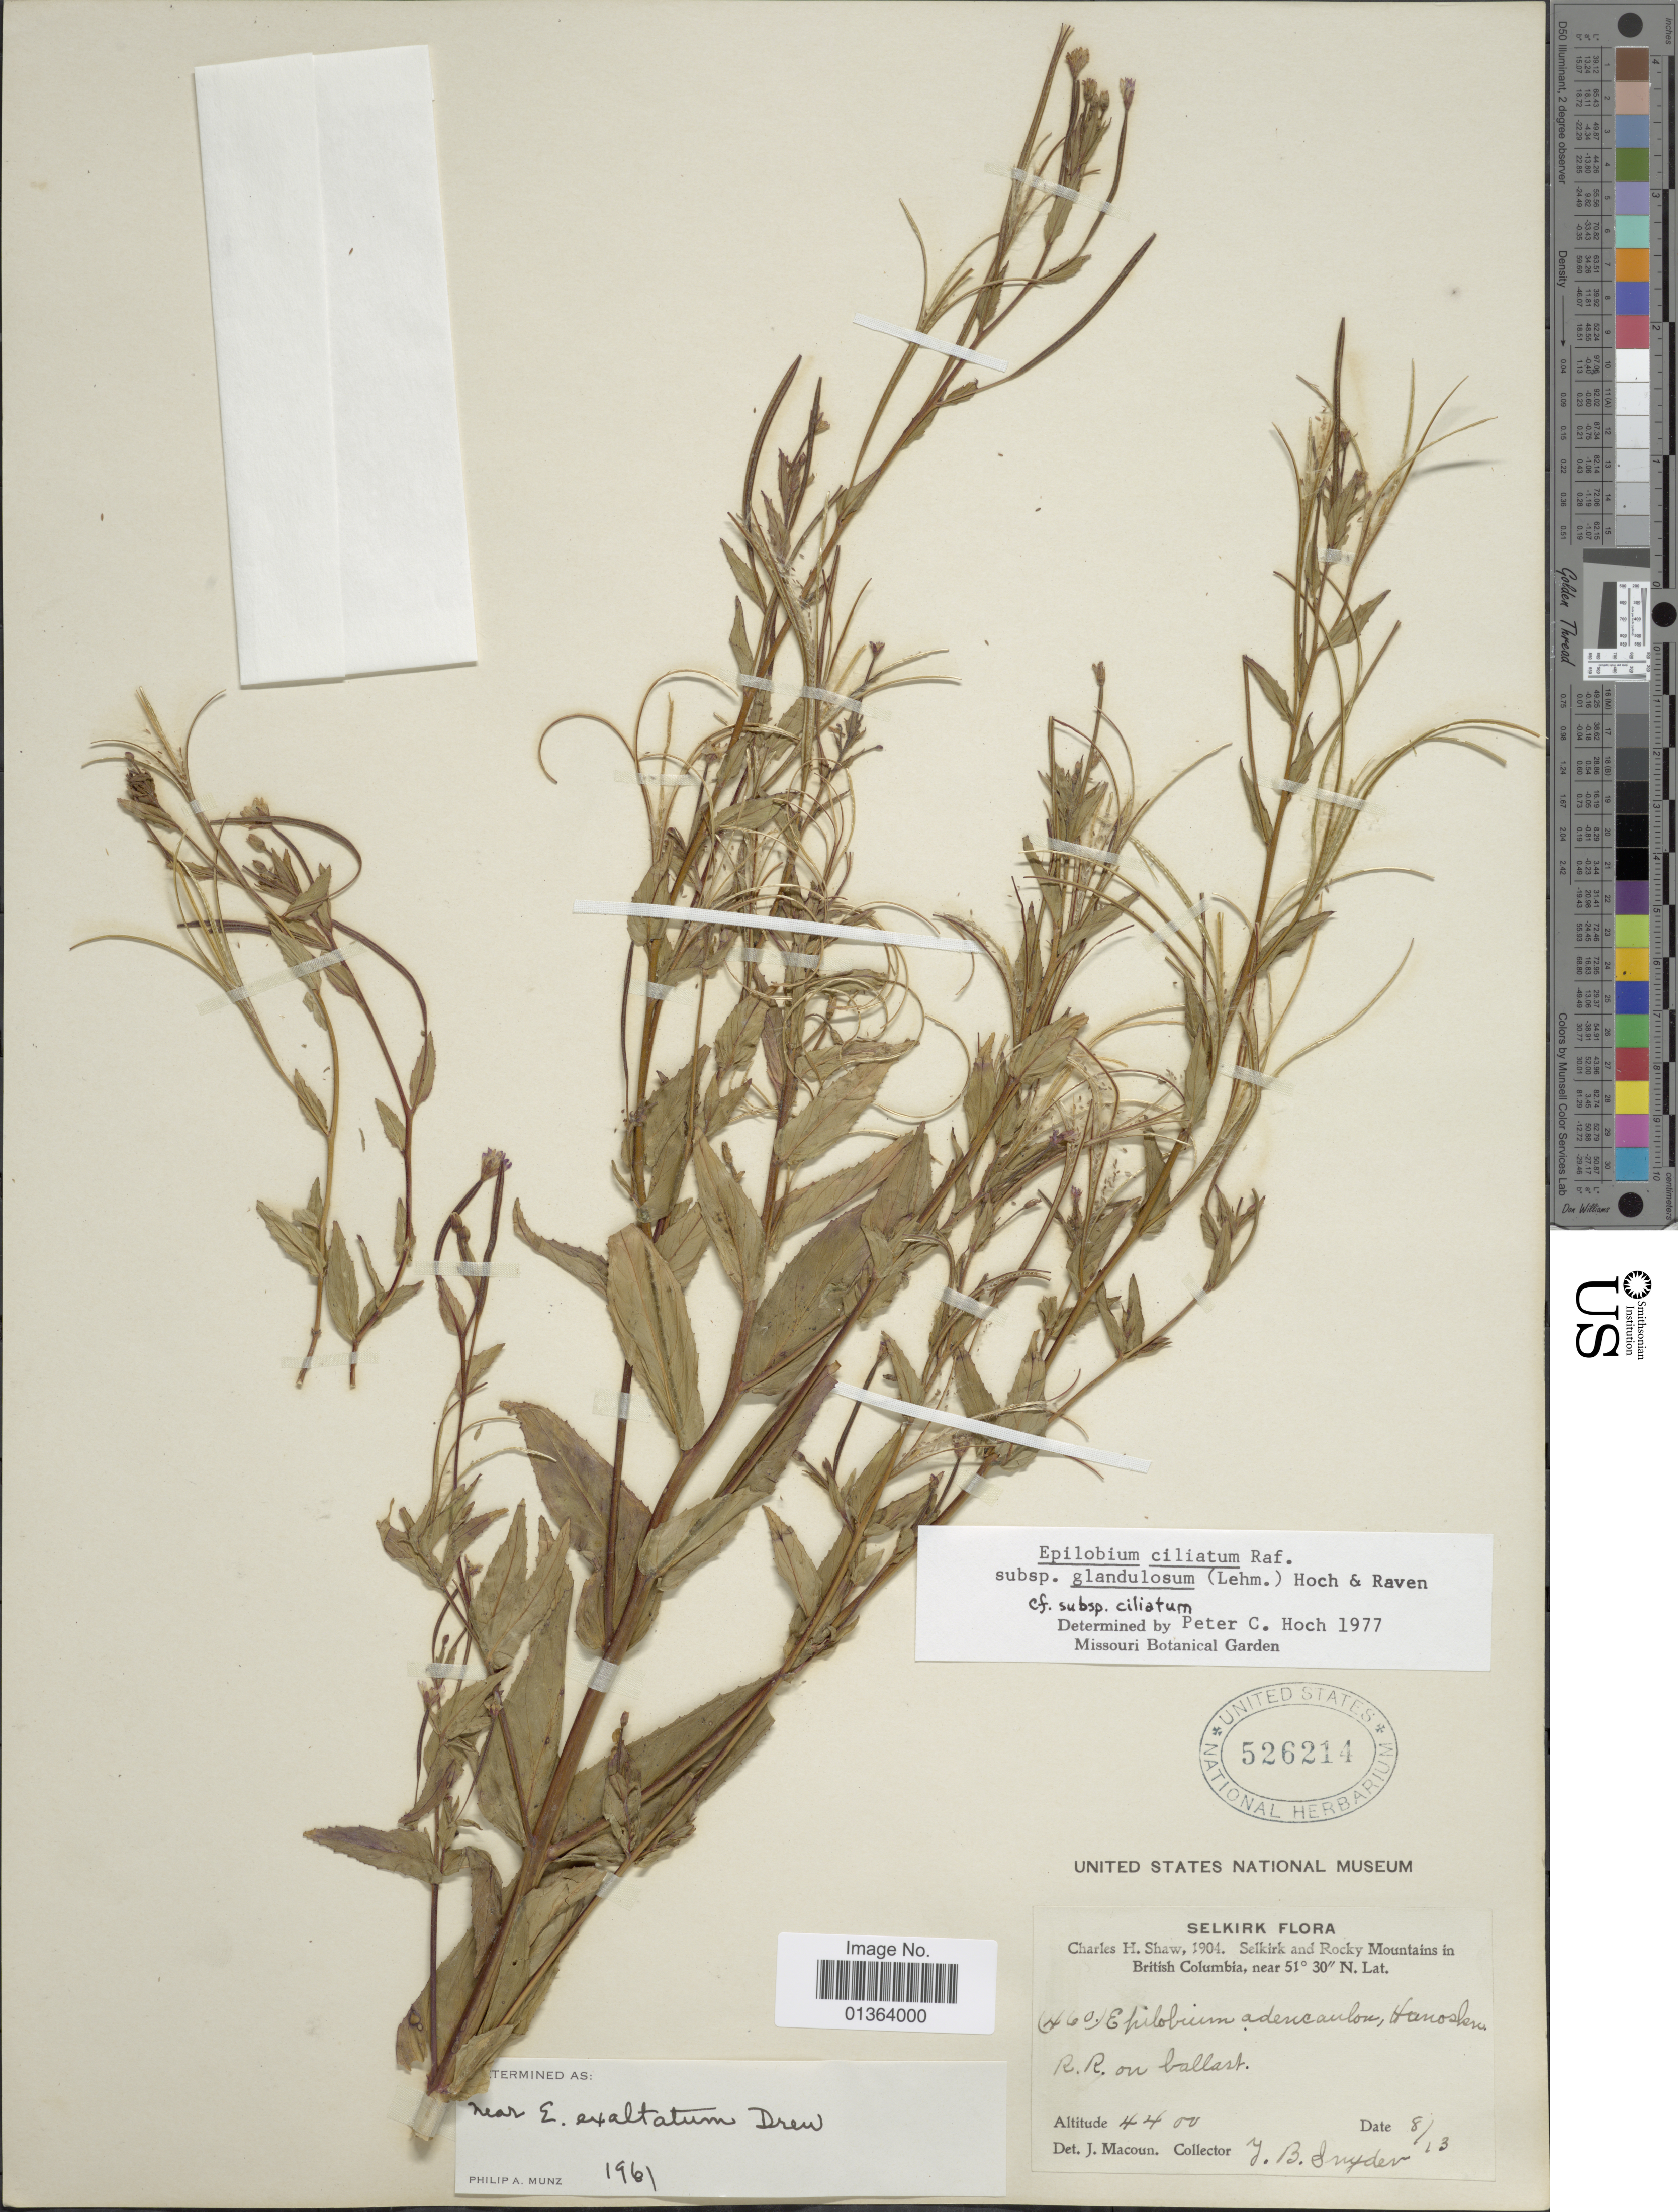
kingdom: Plantae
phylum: Tracheophyta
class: Magnoliopsida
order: Myrtales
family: Onagraceae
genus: Epilobium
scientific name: Epilobium ciliatum subsp. glandulosum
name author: (Lehm.) Hoch & P.H. Raven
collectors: T. Snyder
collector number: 460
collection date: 1904-08-13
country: Canada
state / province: British Columbia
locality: Selkirk and Rocky Mountains.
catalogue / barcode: US 526214